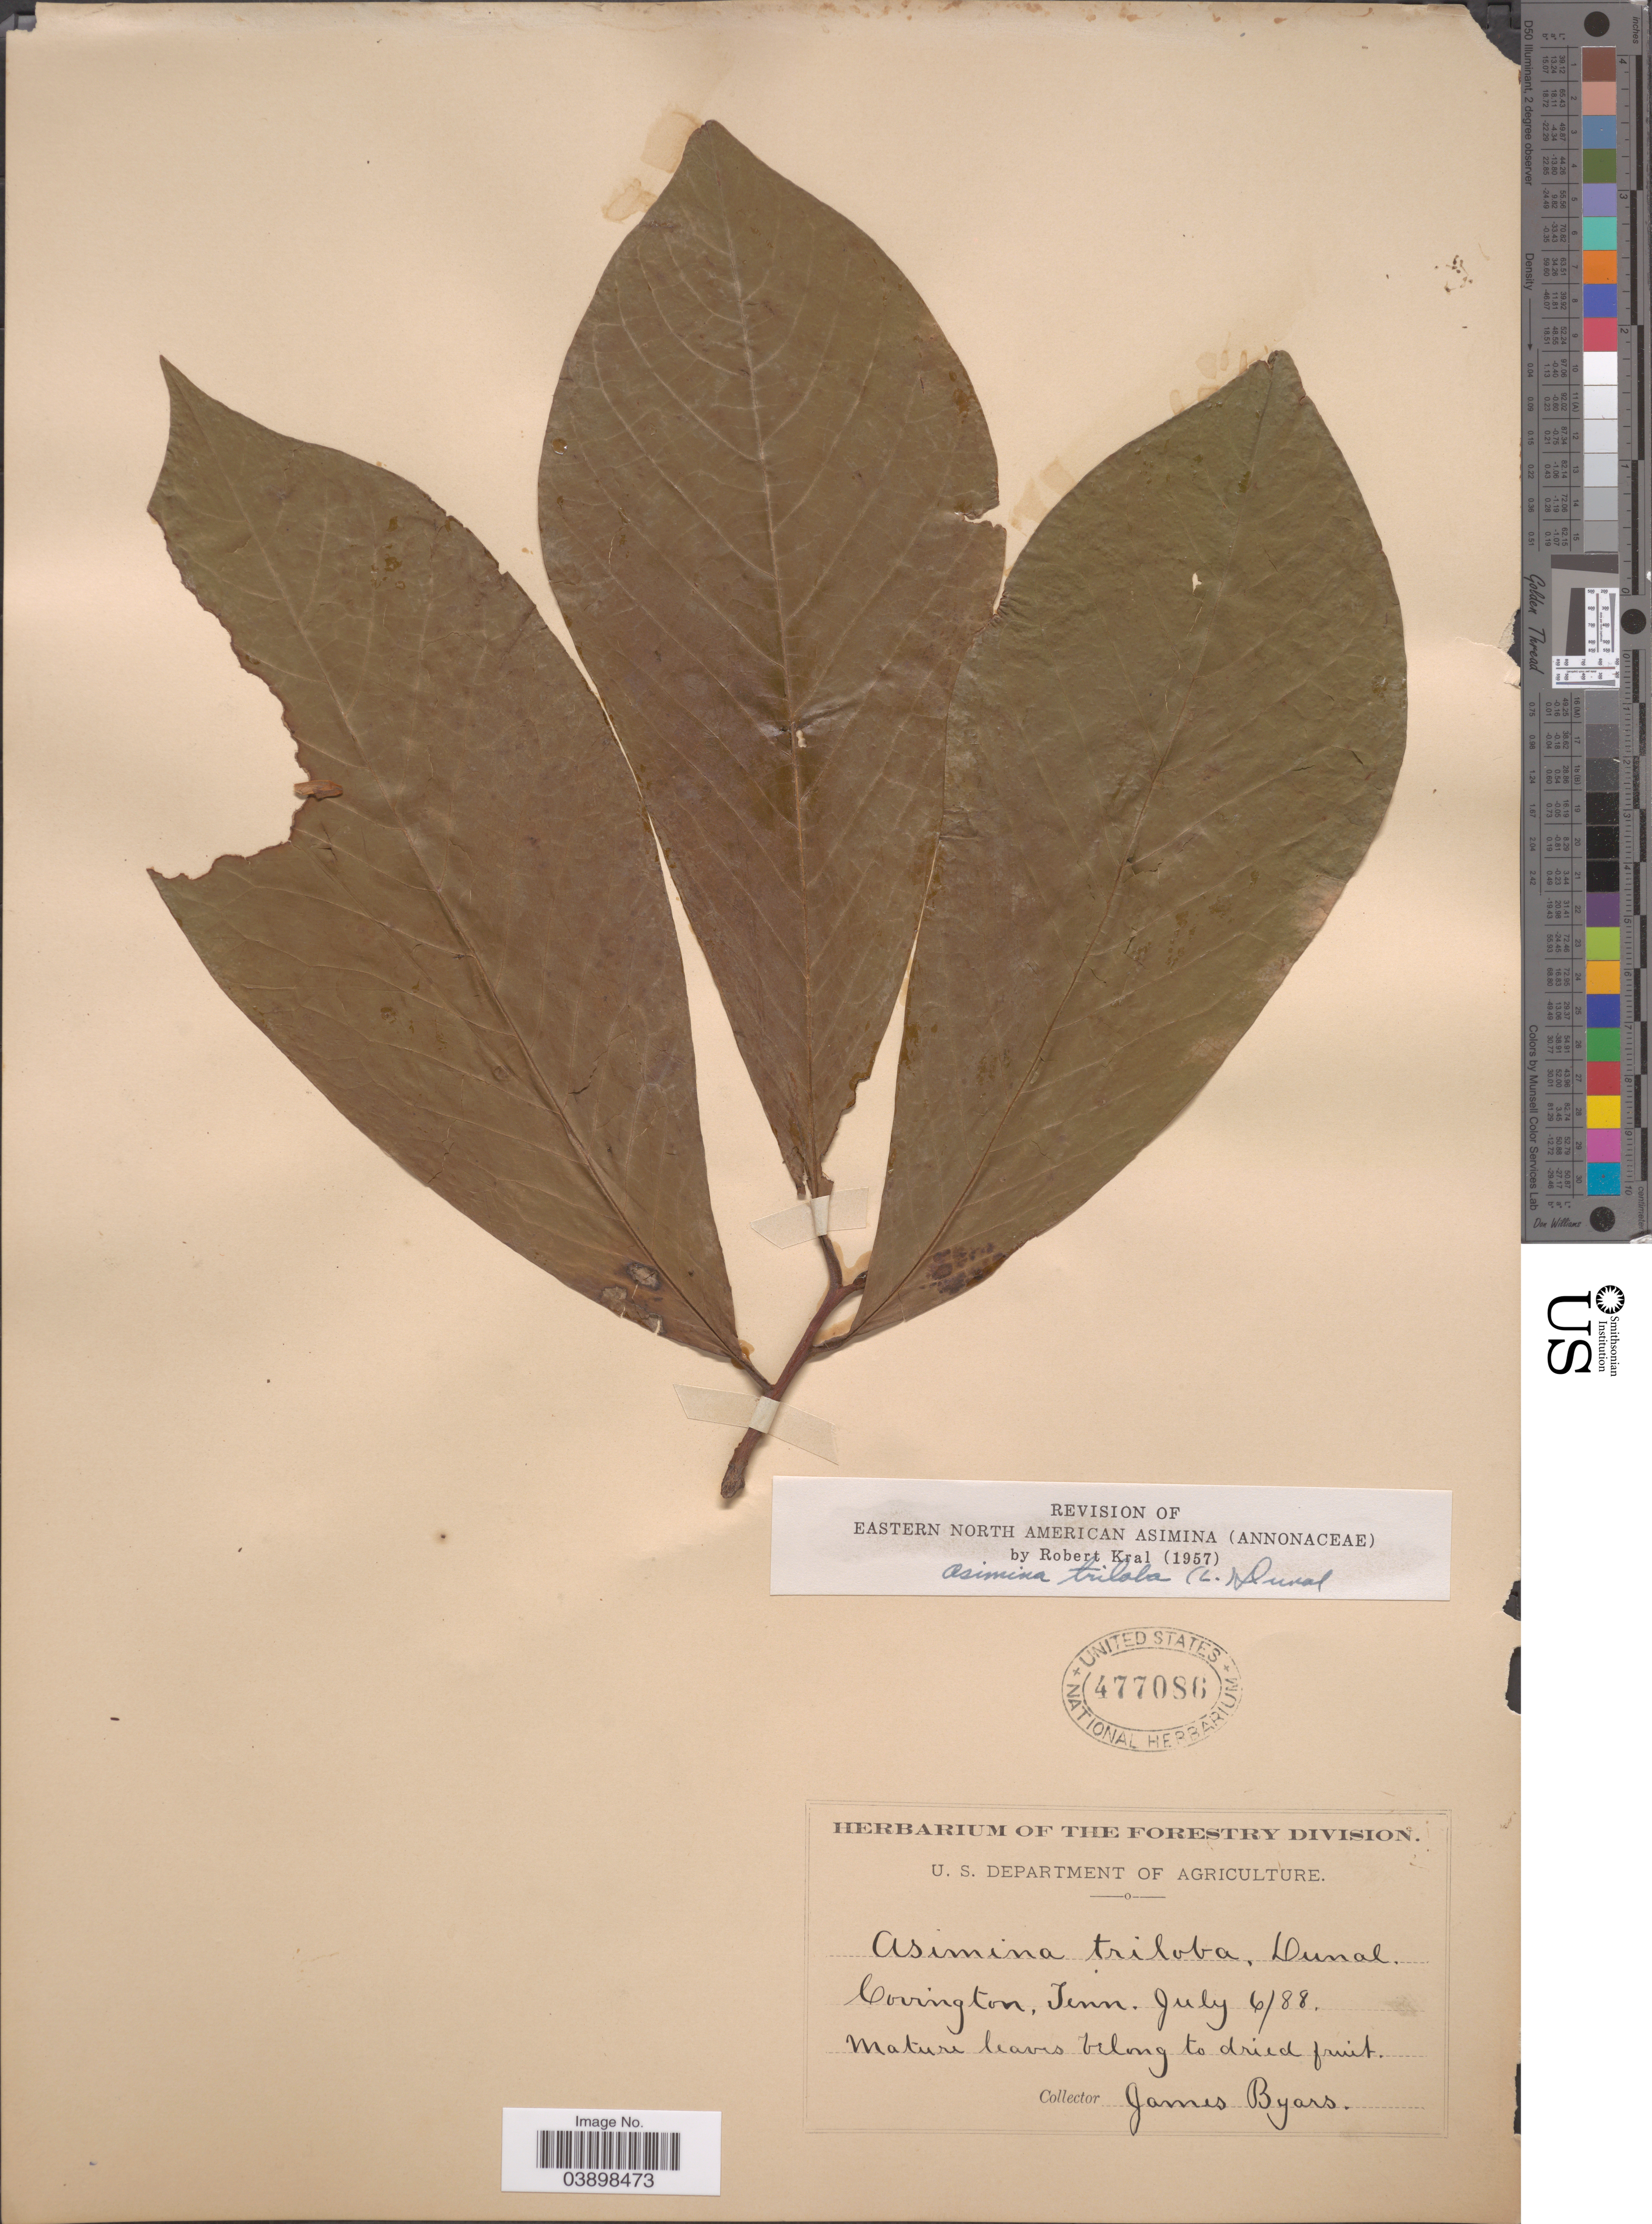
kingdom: Plantae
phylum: Tracheophyta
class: Magnoliopsida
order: Magnoliales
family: Annonaceae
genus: Asimina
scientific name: Asimina triloba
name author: (L.) Dunal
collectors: J. Byars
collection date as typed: Transcribed d/m/y: 6/7/88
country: United States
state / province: Tennessee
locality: Covington.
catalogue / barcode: US 477086